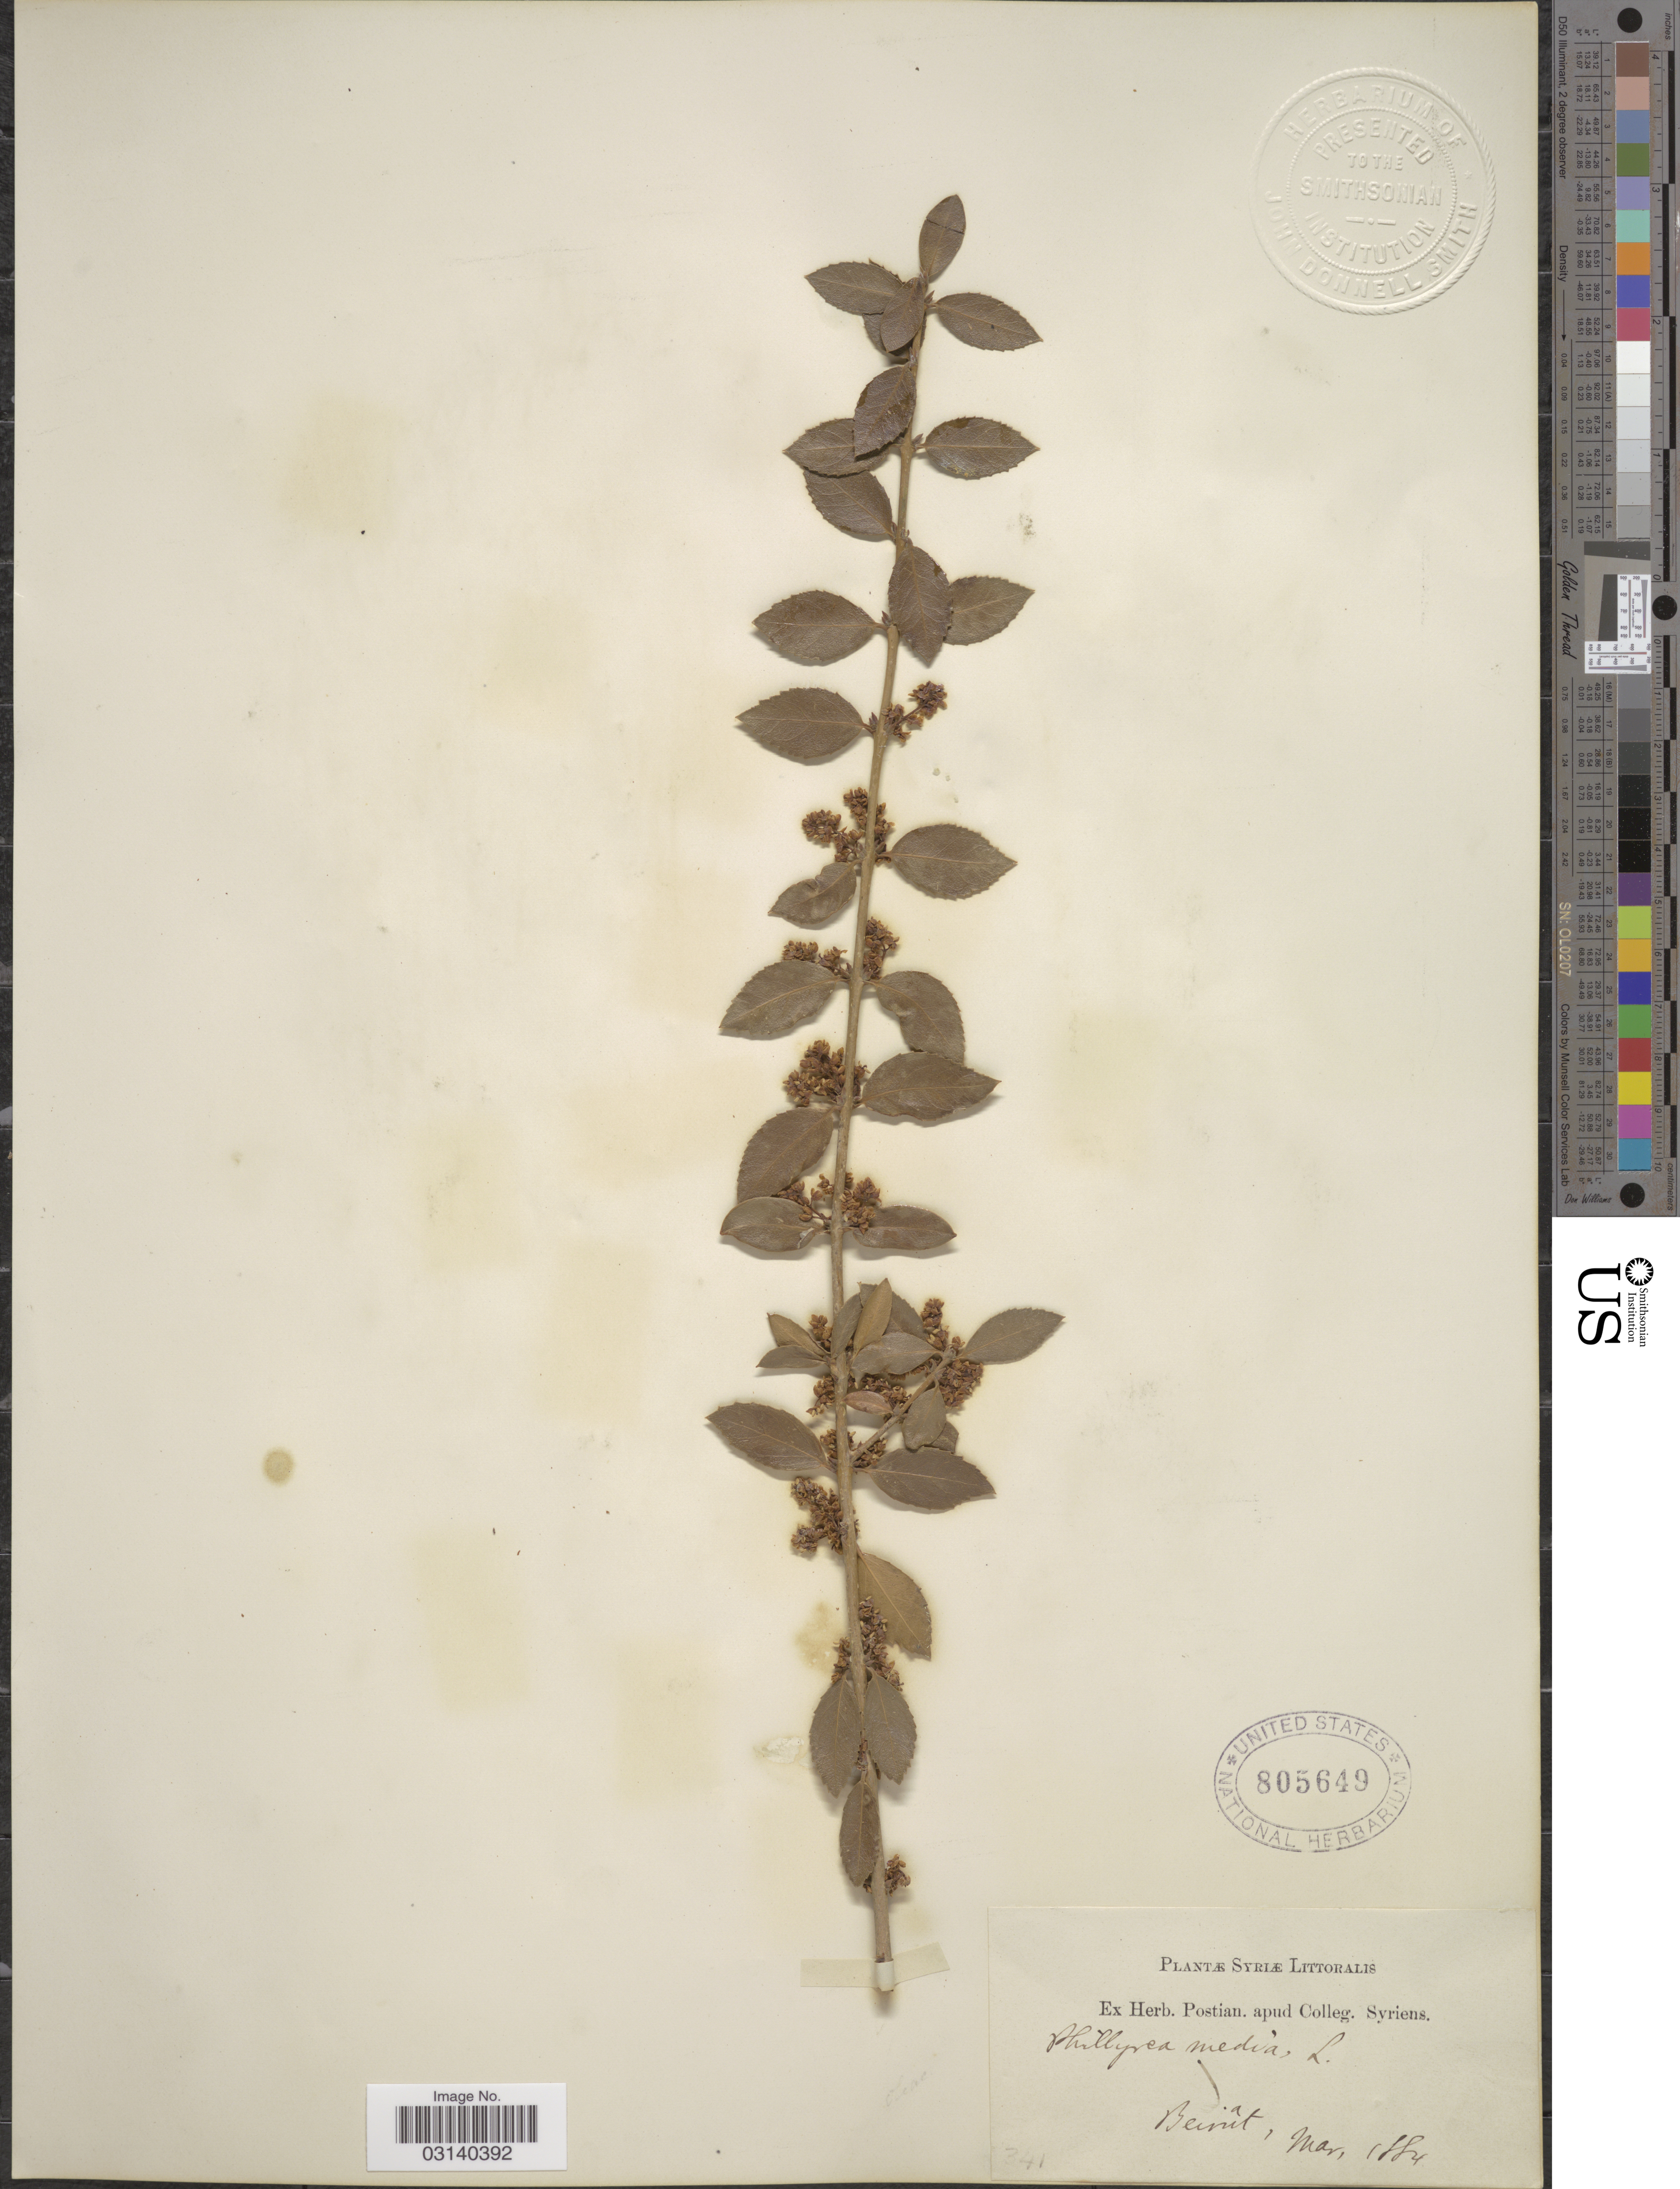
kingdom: Plantae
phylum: Tracheophyta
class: Magnoliopsida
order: Lamiales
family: Oleaceae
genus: Phillyrea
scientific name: Phillyrea media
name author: L.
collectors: ex herb. Postian. apud Colleg. Syriens. Protest. USE "Fannie P. A. Shepard" (10308853) AS PRIMARY COLLECTOR INSTEAD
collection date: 1884-05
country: Lebanon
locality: Syriæ Littoralis, Beirút.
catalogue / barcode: US 805649